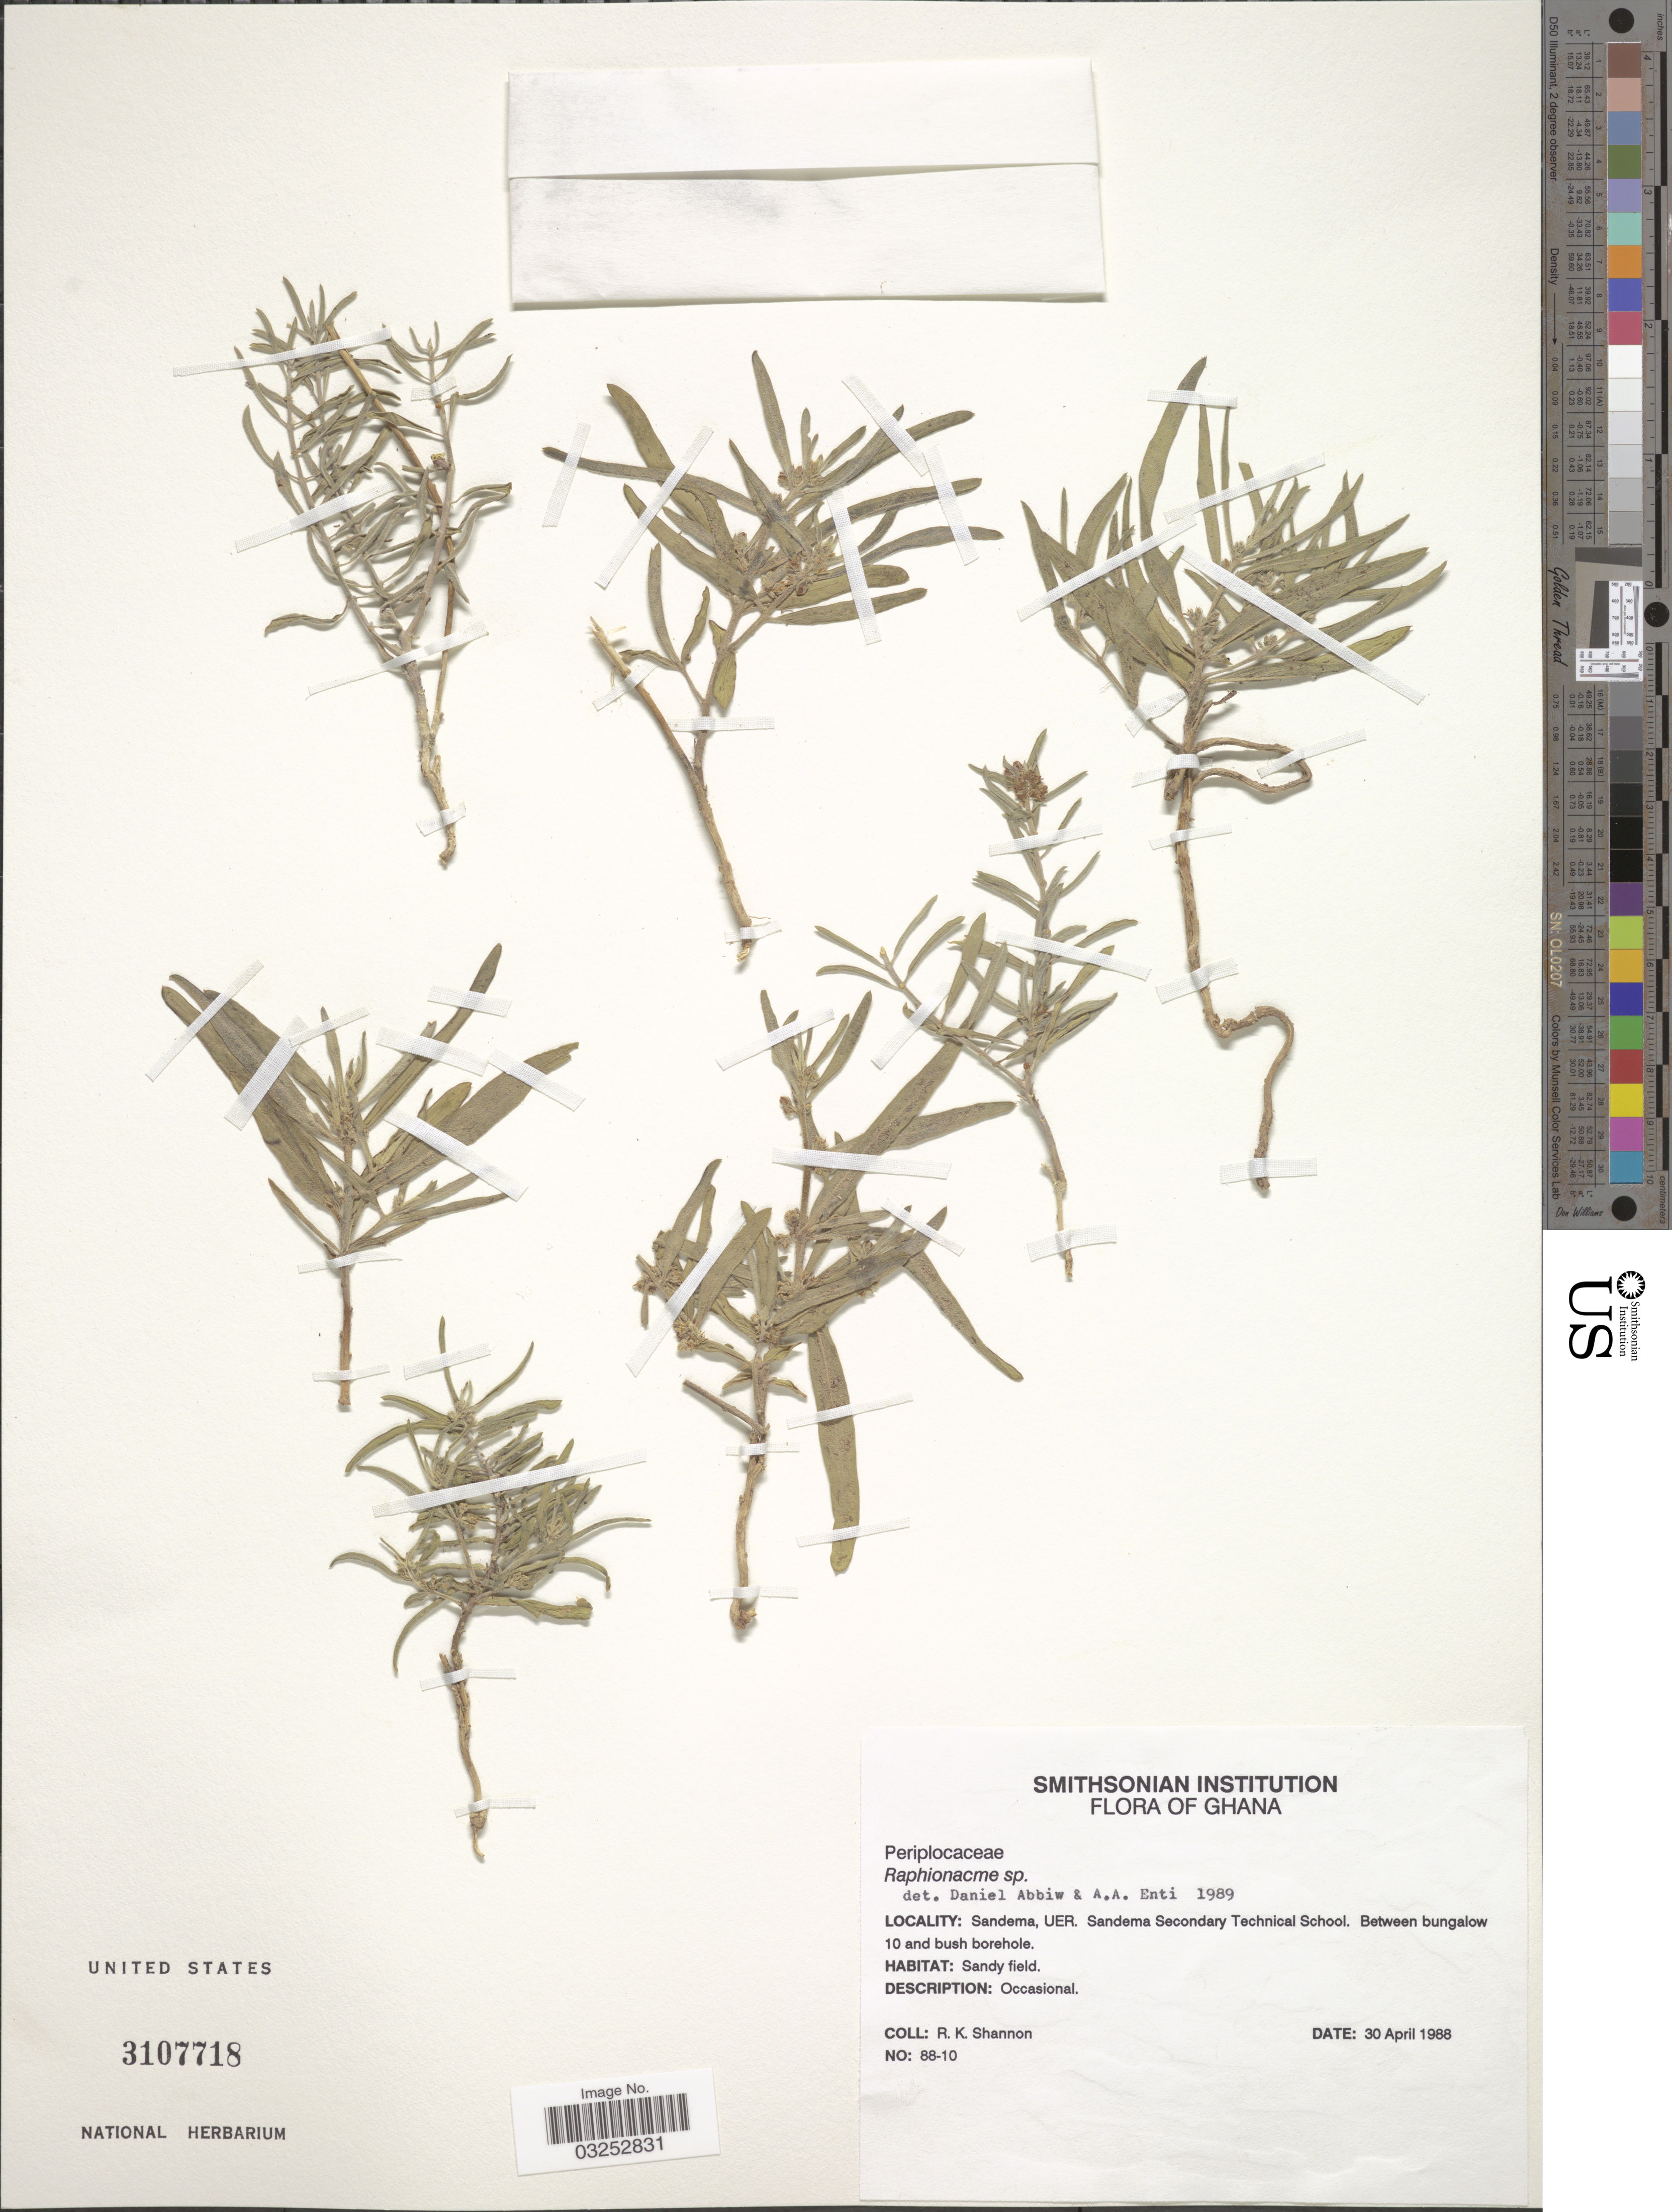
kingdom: Plantae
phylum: Tracheophyta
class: Magnoliopsida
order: Gentianales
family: Apocynaceae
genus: Raphionacme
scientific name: Raphionacme sp.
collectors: R. Shannon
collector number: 88-10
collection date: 1988-04-30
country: Ghana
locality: Sandema, UER, Sandema Secondary Technical School, Between bungalow 10 and bush borehole.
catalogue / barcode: US 3107718